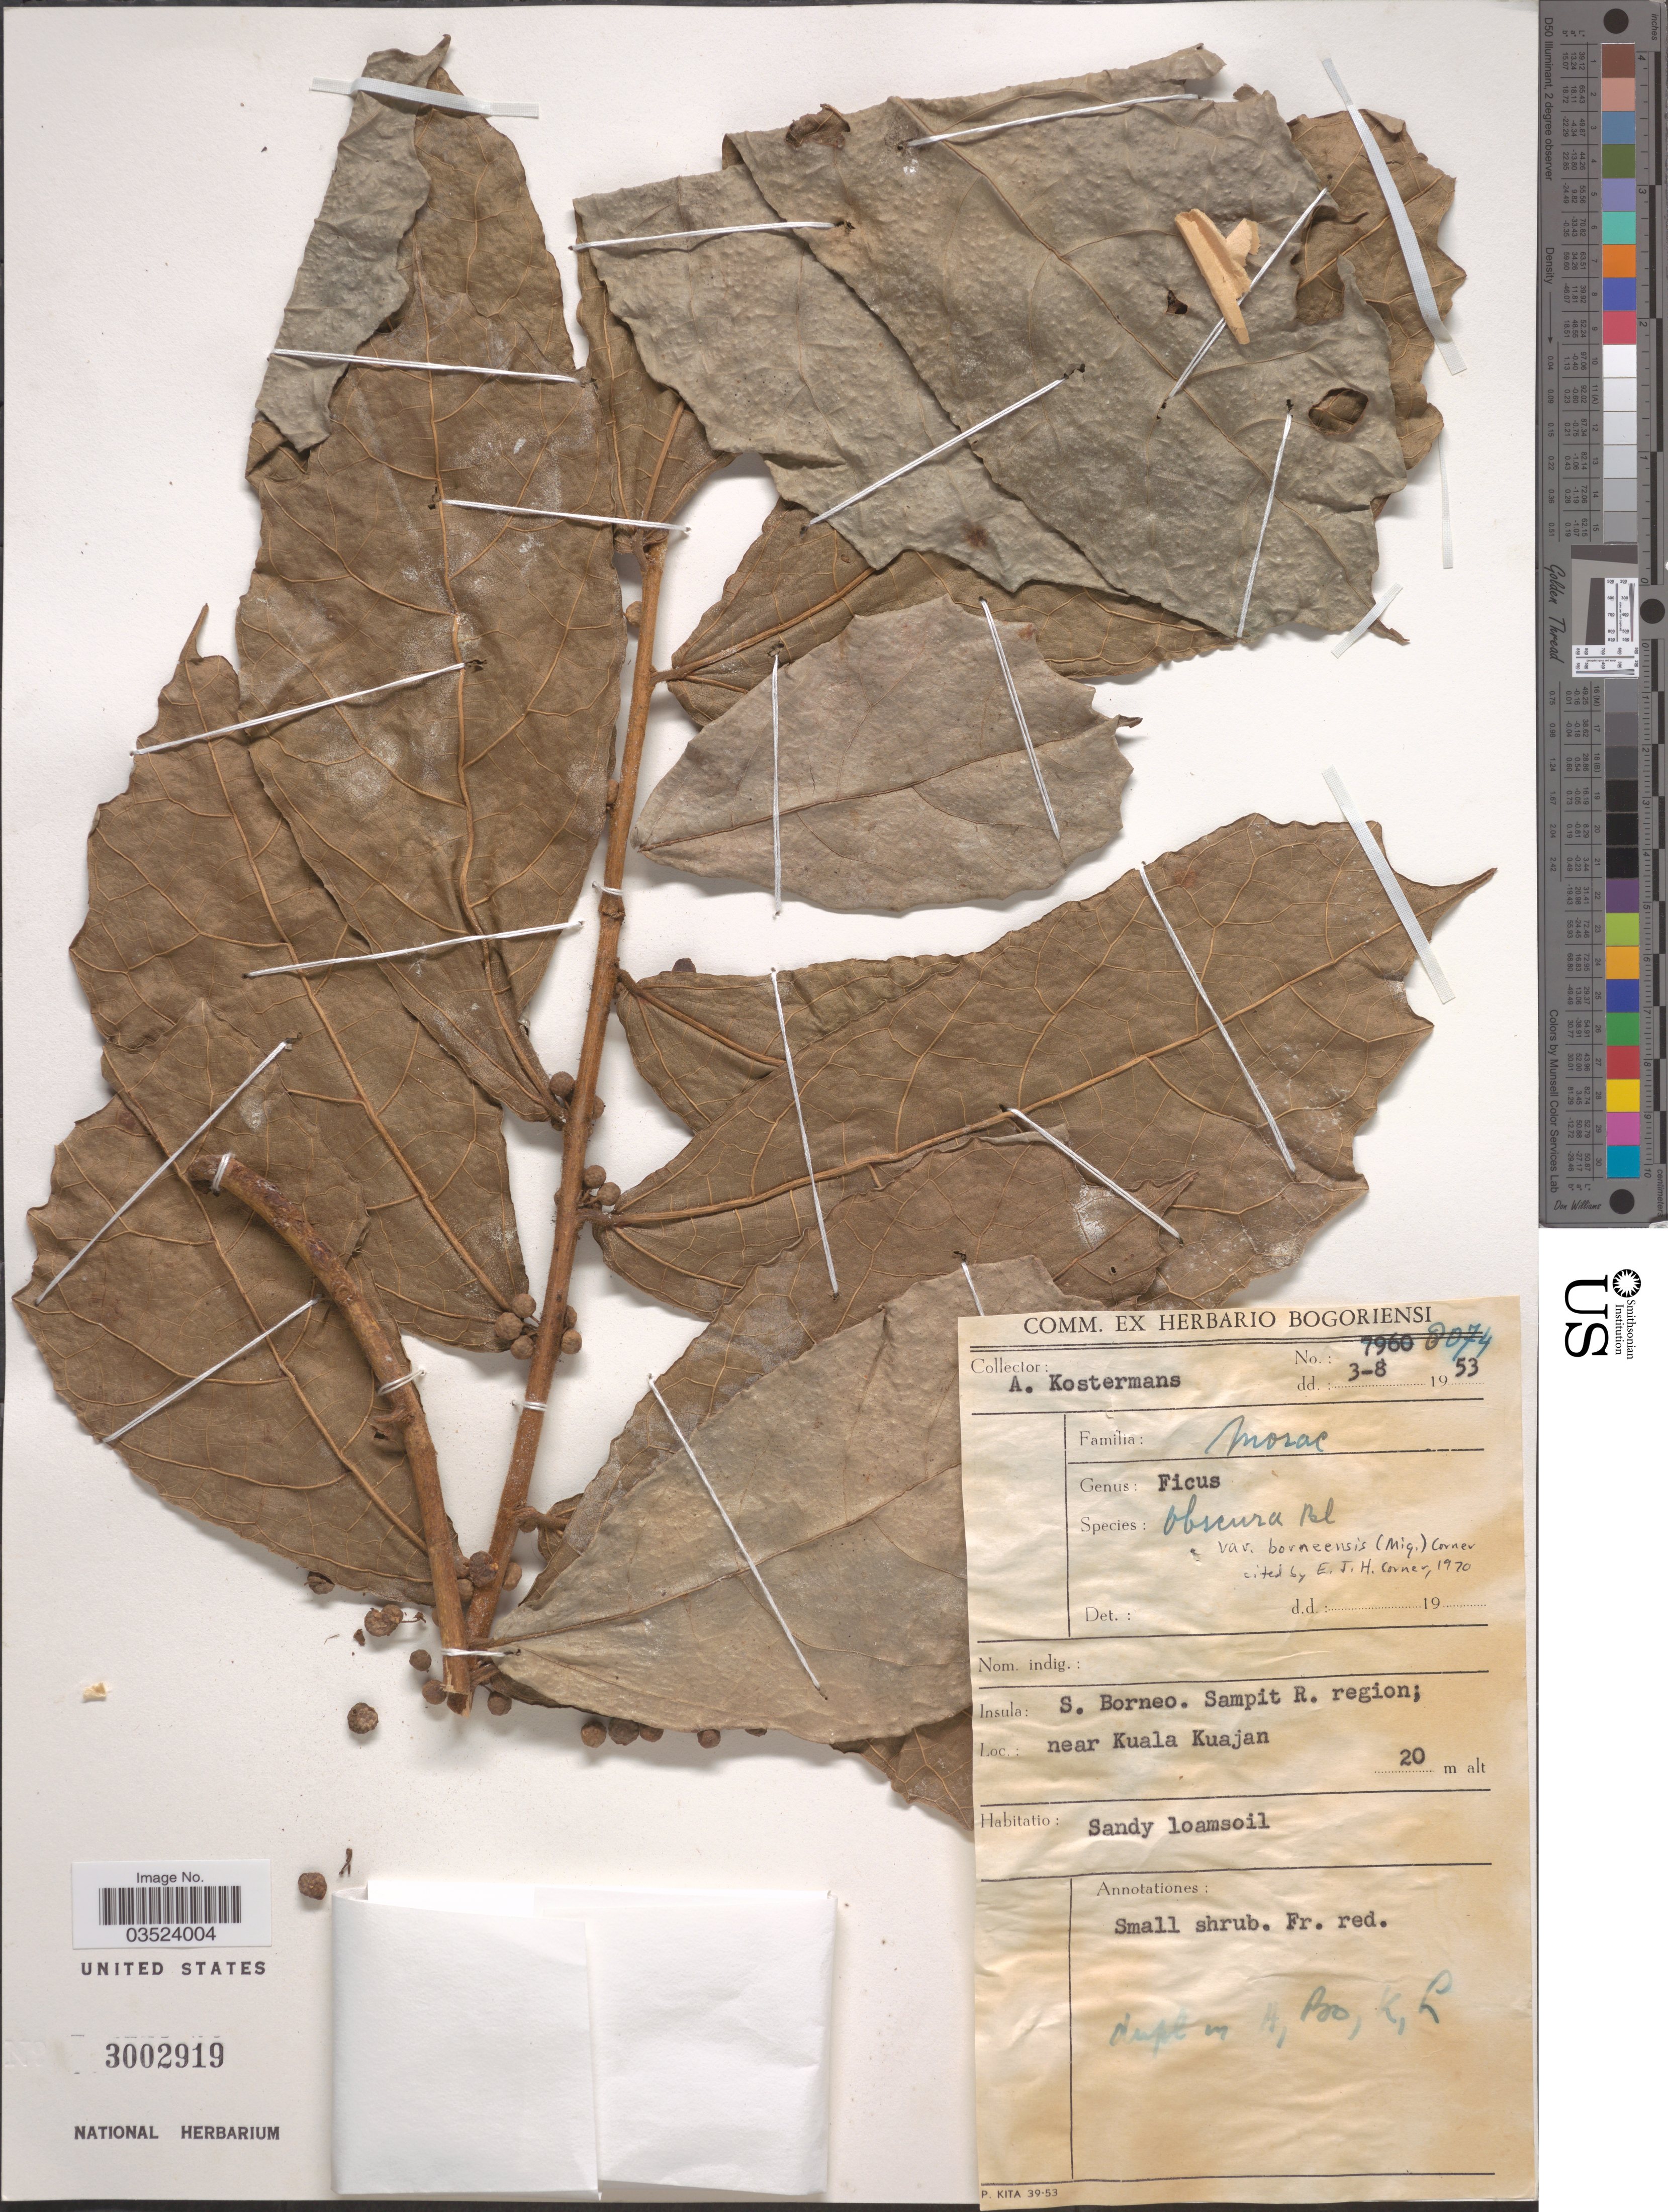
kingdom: Plantae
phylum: Tracheophyta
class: Magnoliopsida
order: Rosales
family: Moraceae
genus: Ficus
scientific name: Ficus obscura var. borneensis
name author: (Miq.) Corner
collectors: A. Kostermanns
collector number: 8074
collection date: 1953-08-03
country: Indonesia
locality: S. Borneo. Insula: Sampit R. region; near Kual Kuajan.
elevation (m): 20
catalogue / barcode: US 3002919